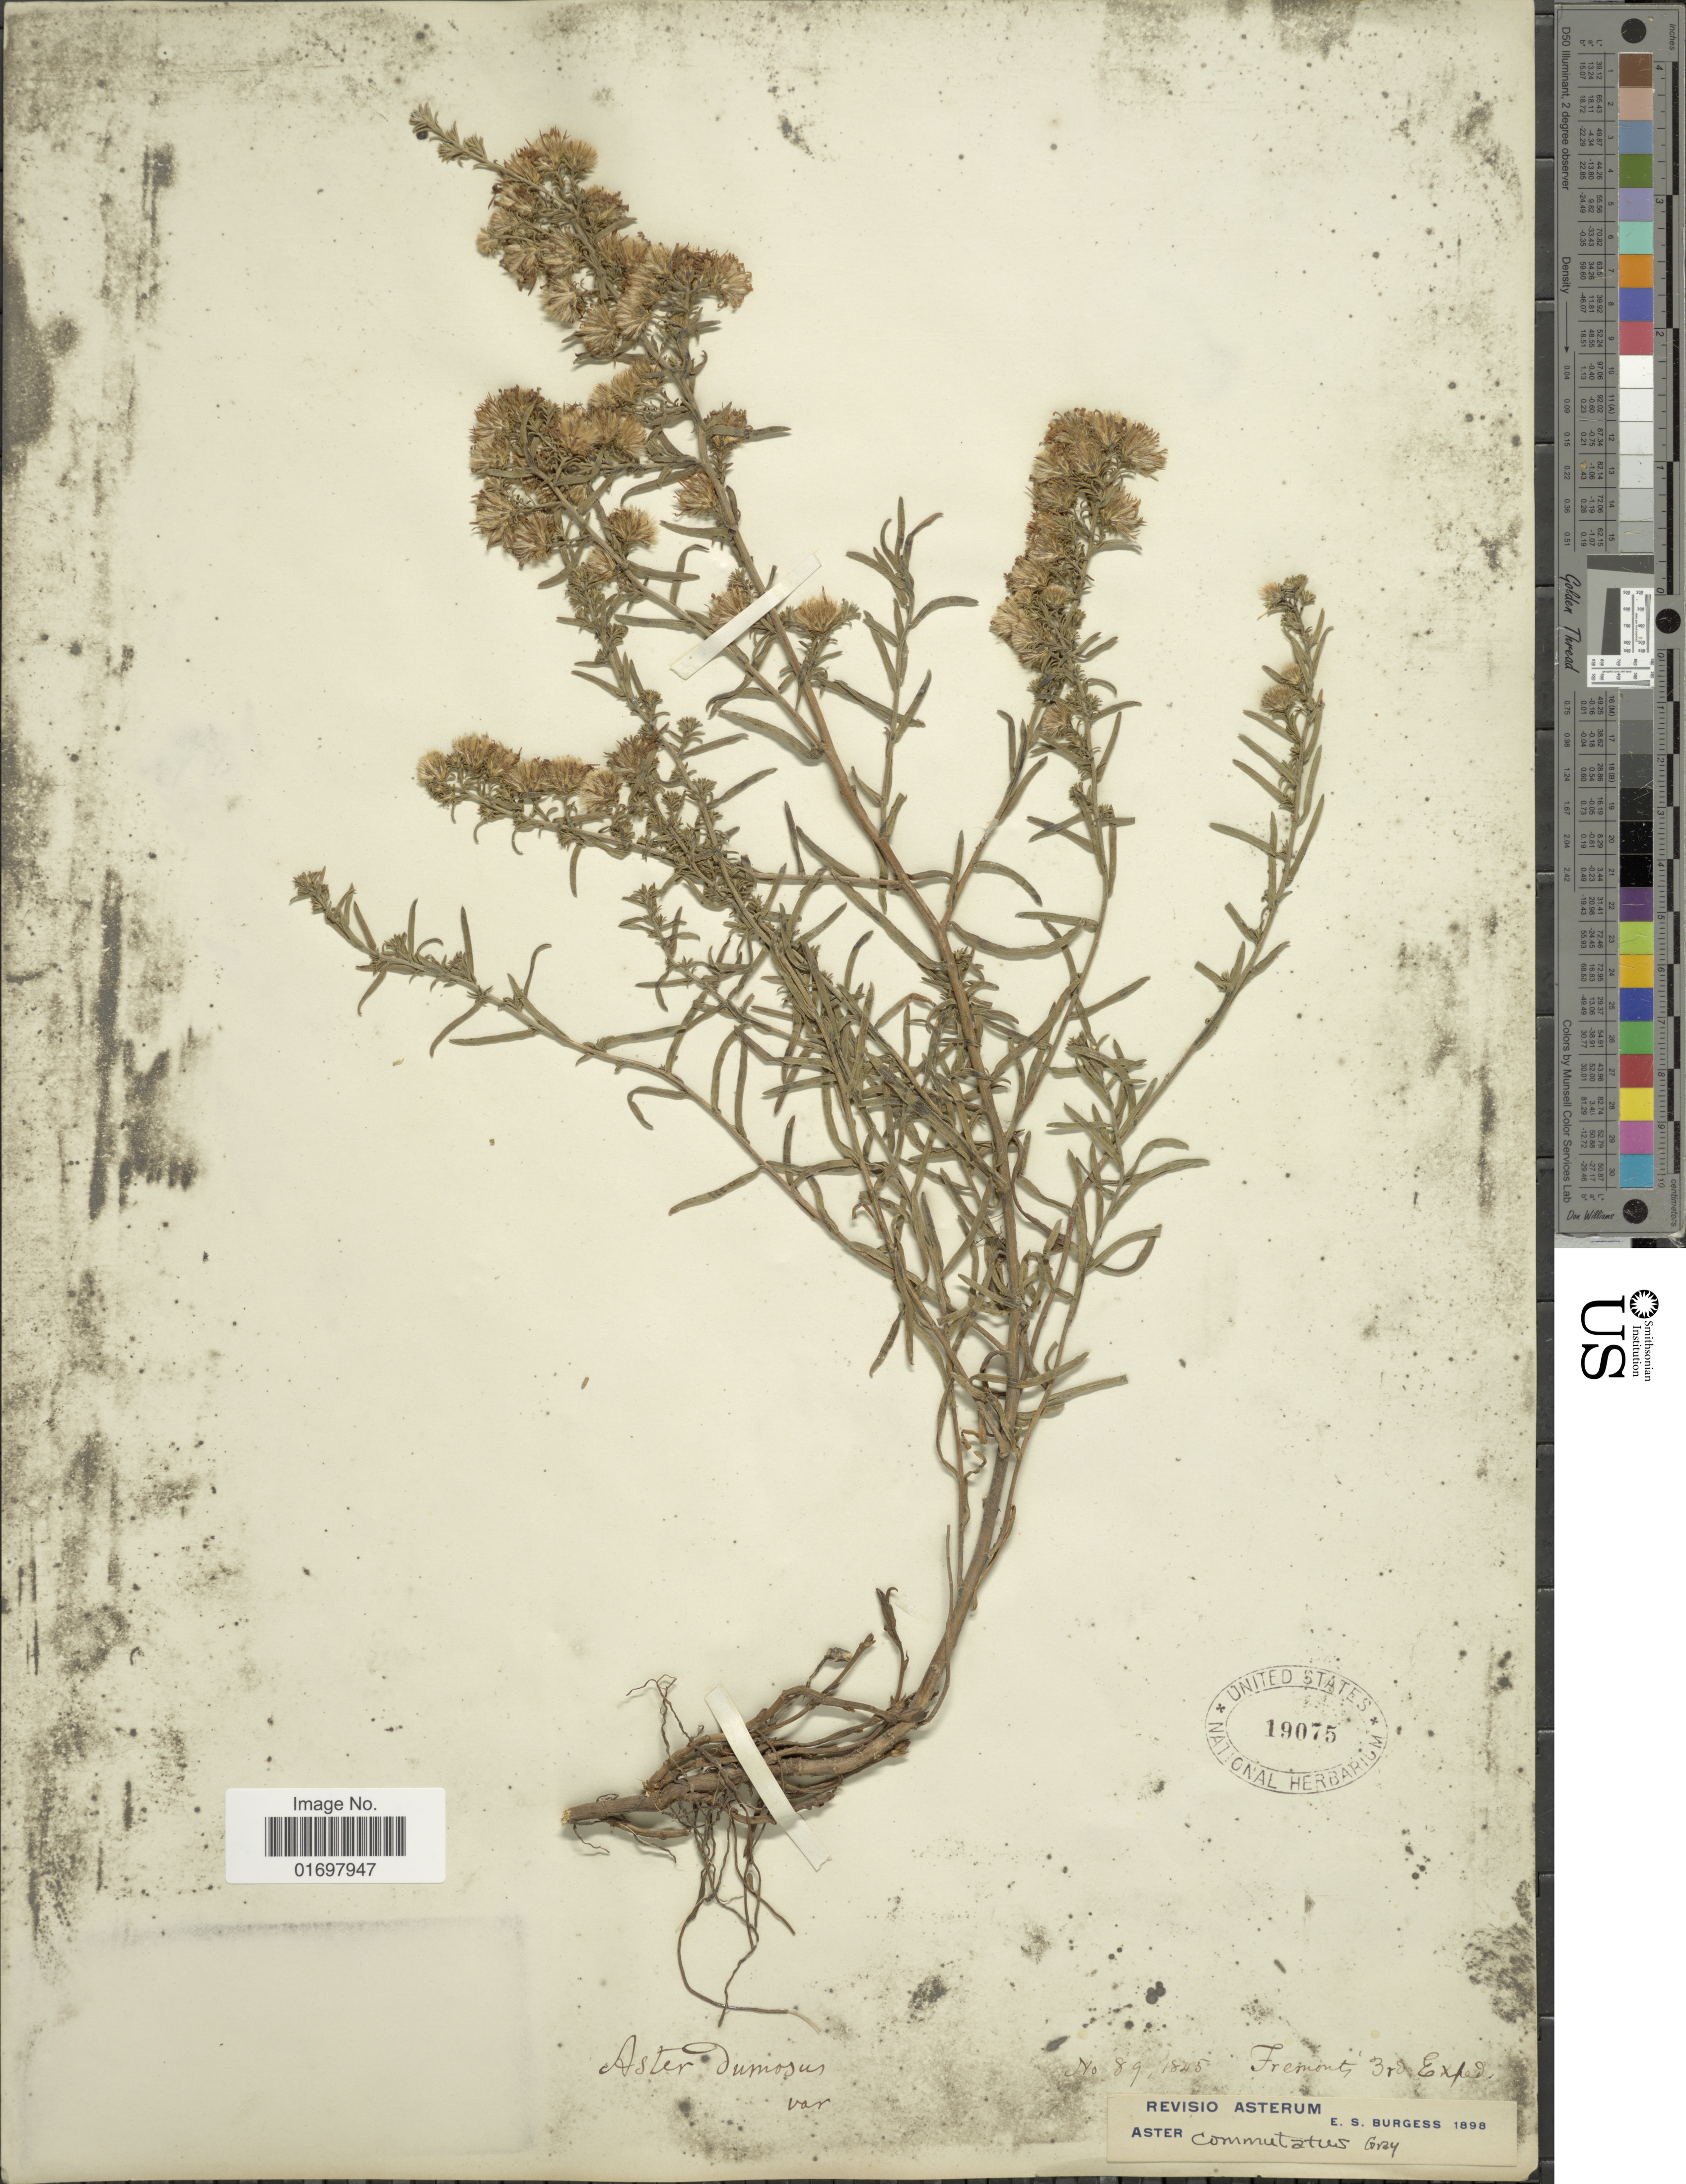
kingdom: Plantae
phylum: Tracheophyta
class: Magnoliopsida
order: Asterales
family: Asteraceae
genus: Symphyotrichum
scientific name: Symphyotrichum falcatum var. commutatum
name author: (Torr. & A. Gray) G.L. Nesom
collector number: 89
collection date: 1845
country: United States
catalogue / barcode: US 19075